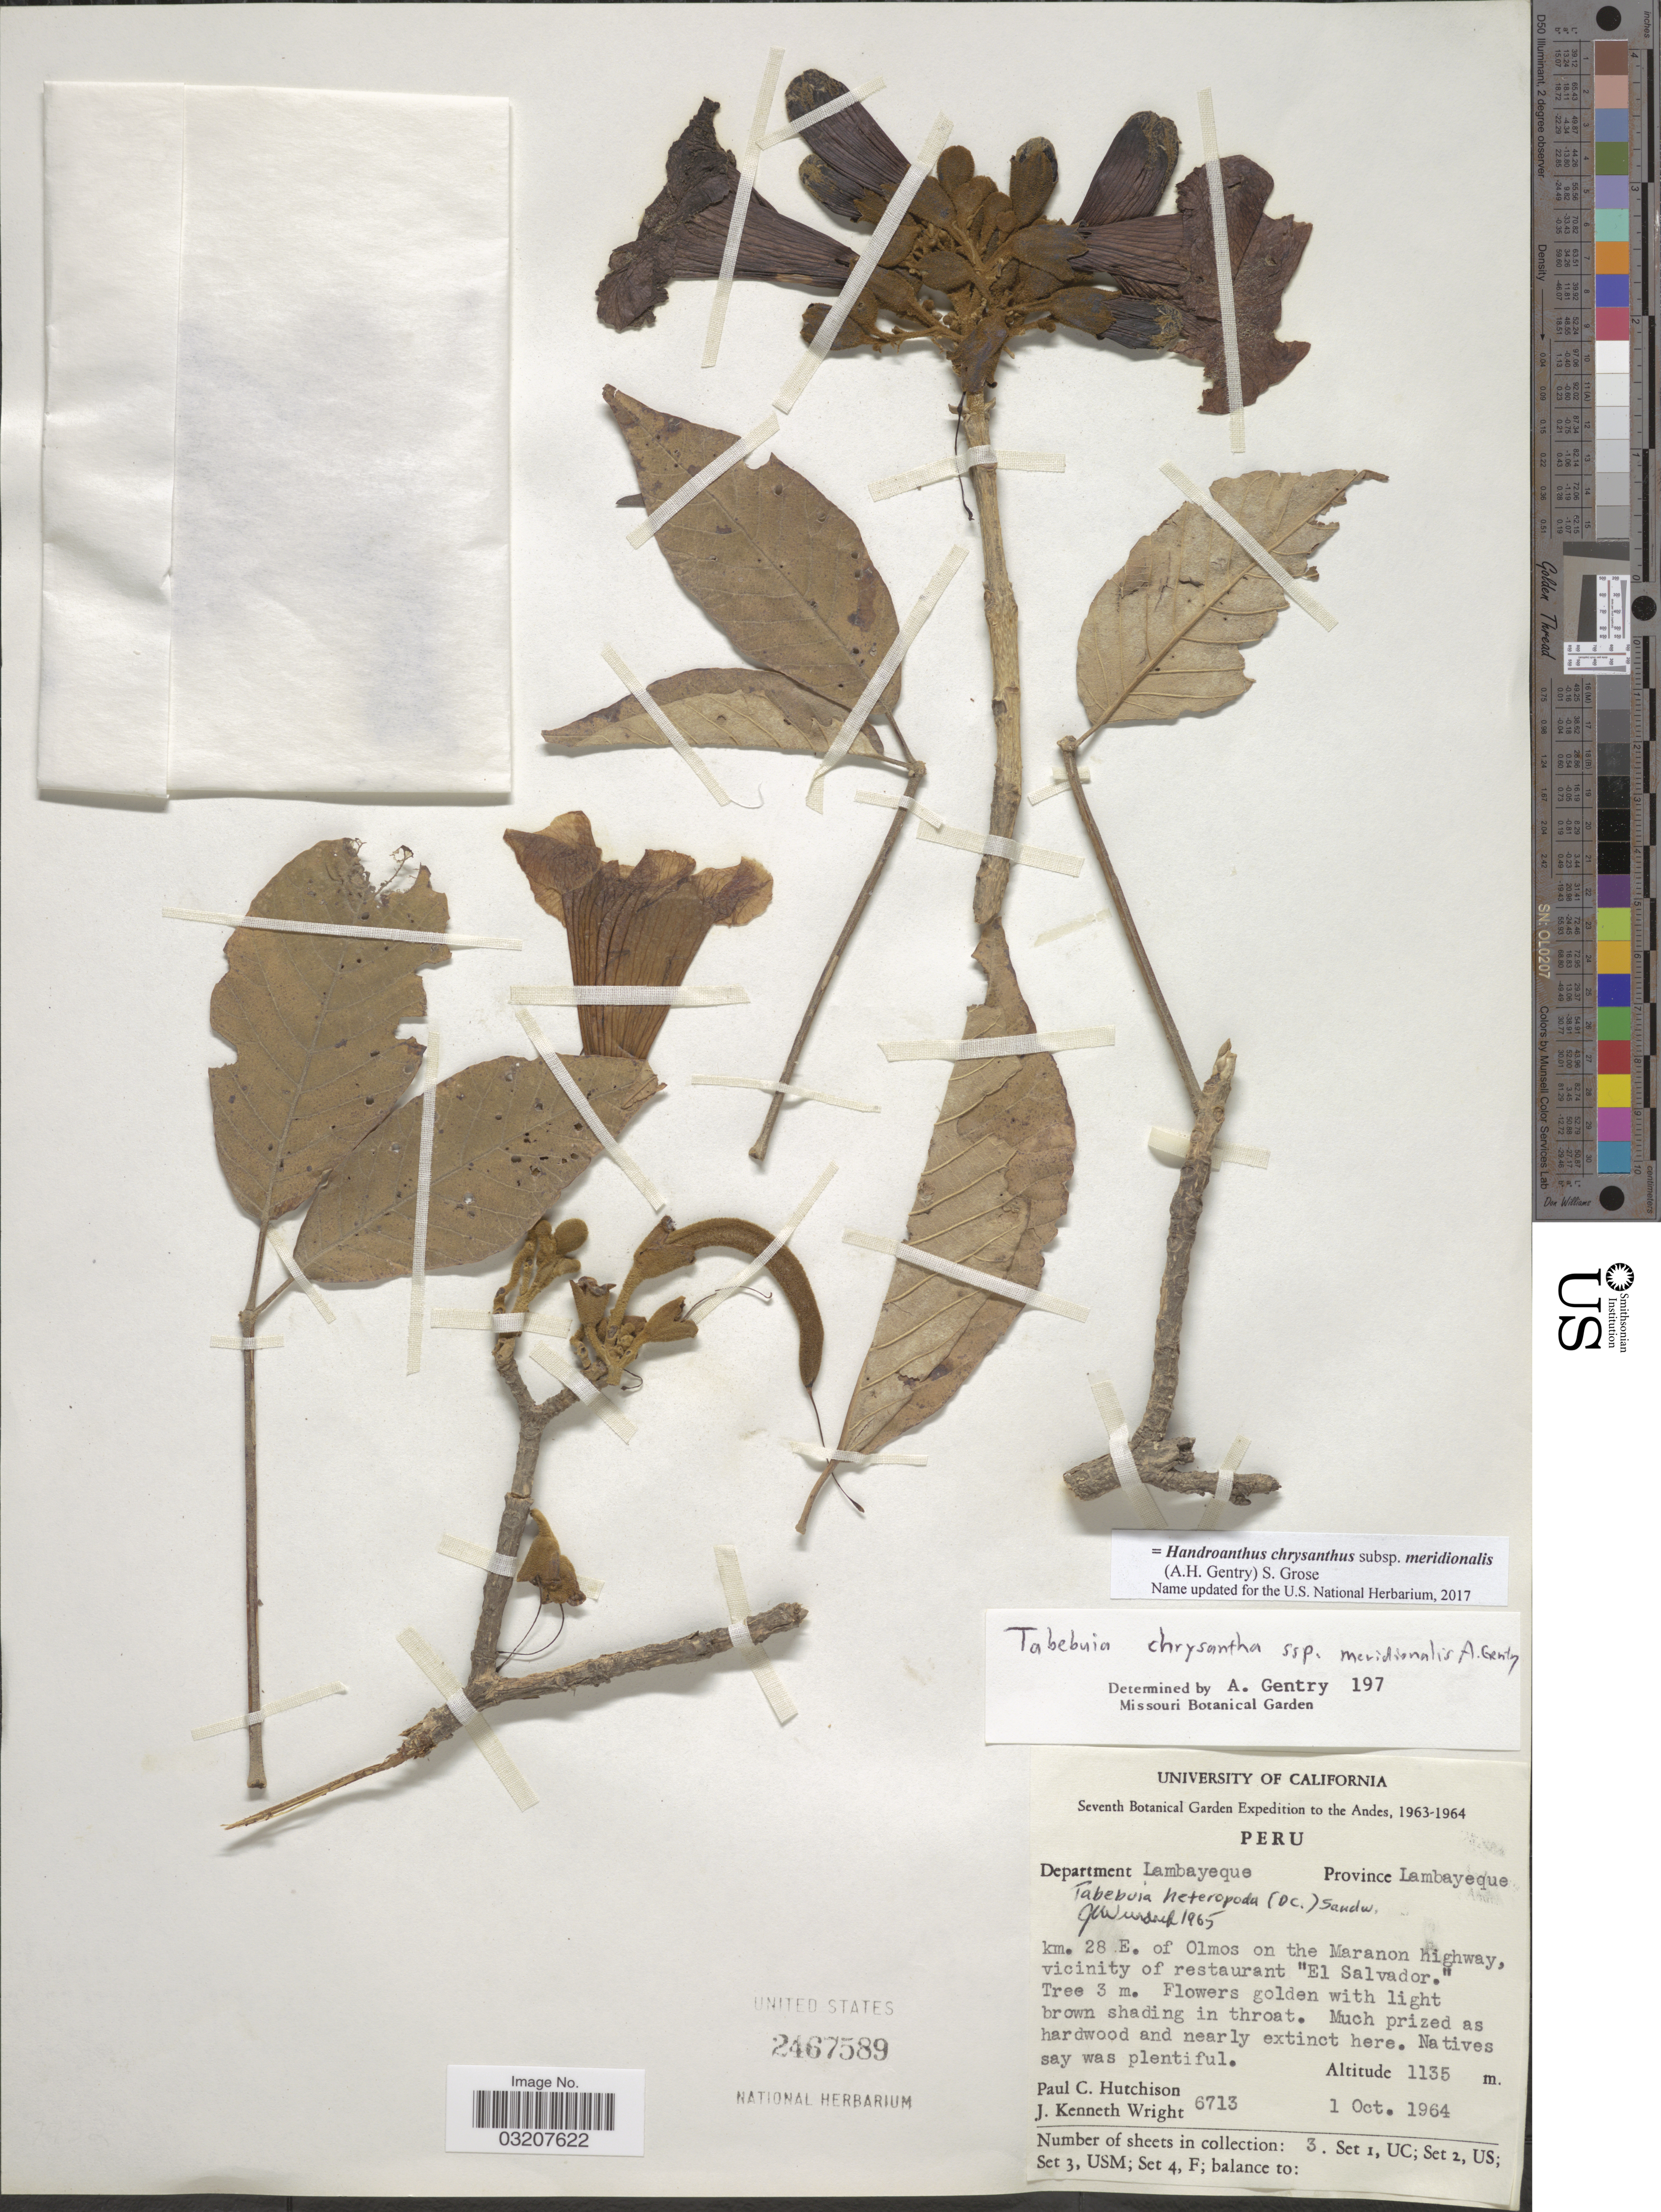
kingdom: Plantae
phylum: Tracheophyta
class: Magnoliopsida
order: Lamiales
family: Bignoniaceae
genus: Handroanthus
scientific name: Handroanthus chrysanthus subsp. meridionalis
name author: (A.H. Gentry) S.O. Grose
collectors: P. C. Hutchison & J. K. Wright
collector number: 6713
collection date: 1964-10-01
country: Peru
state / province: Lambayeque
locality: Andes, Department Lambayeque, km. 28 E. of Olmos on the Maranon highway, vicinity of restaurant "El Salvador.".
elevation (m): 1135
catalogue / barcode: US 2467589